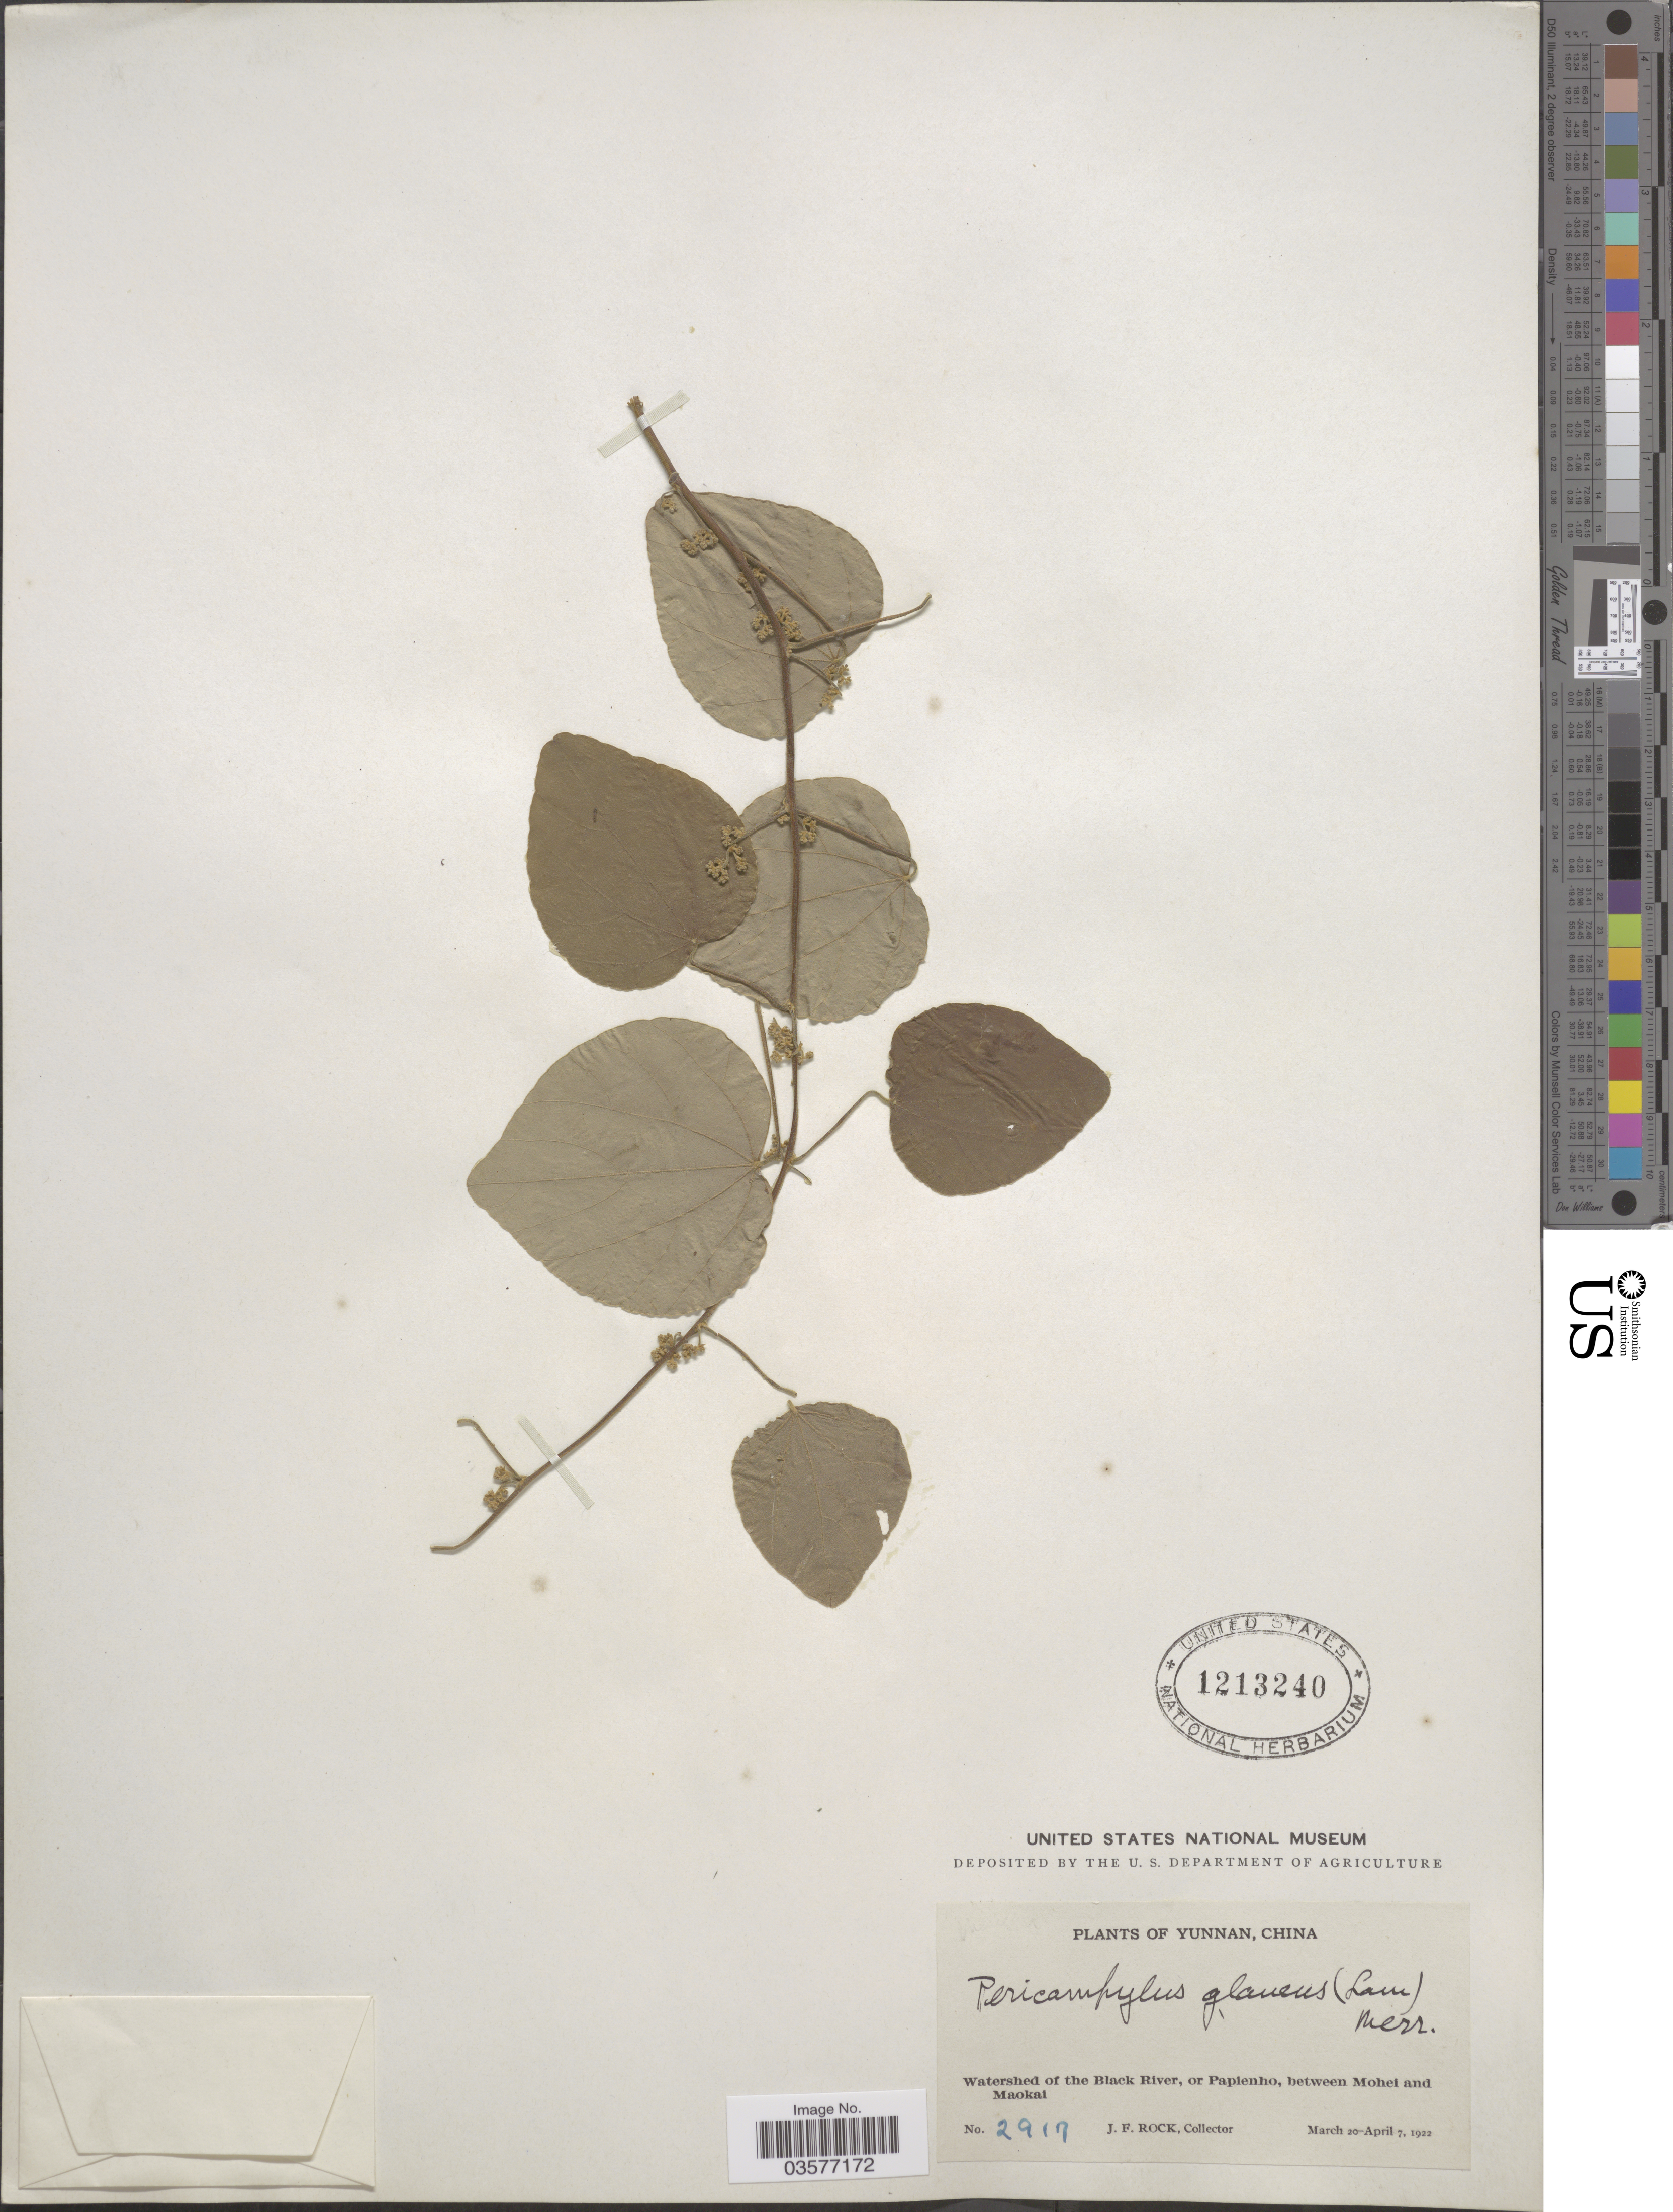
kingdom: Plantae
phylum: Tracheophyta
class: Magnoliopsida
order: Ranunculales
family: Menispermaceae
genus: Pericampylus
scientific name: Pericampylus glaucus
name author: (Lam.) Merr.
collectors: J. Rock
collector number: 2917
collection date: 1922-03-20/1922-04-07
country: China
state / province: Yunnan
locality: Watershed of the Black River, or Papienho, between Mohei and Maokai.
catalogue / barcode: US 1213240